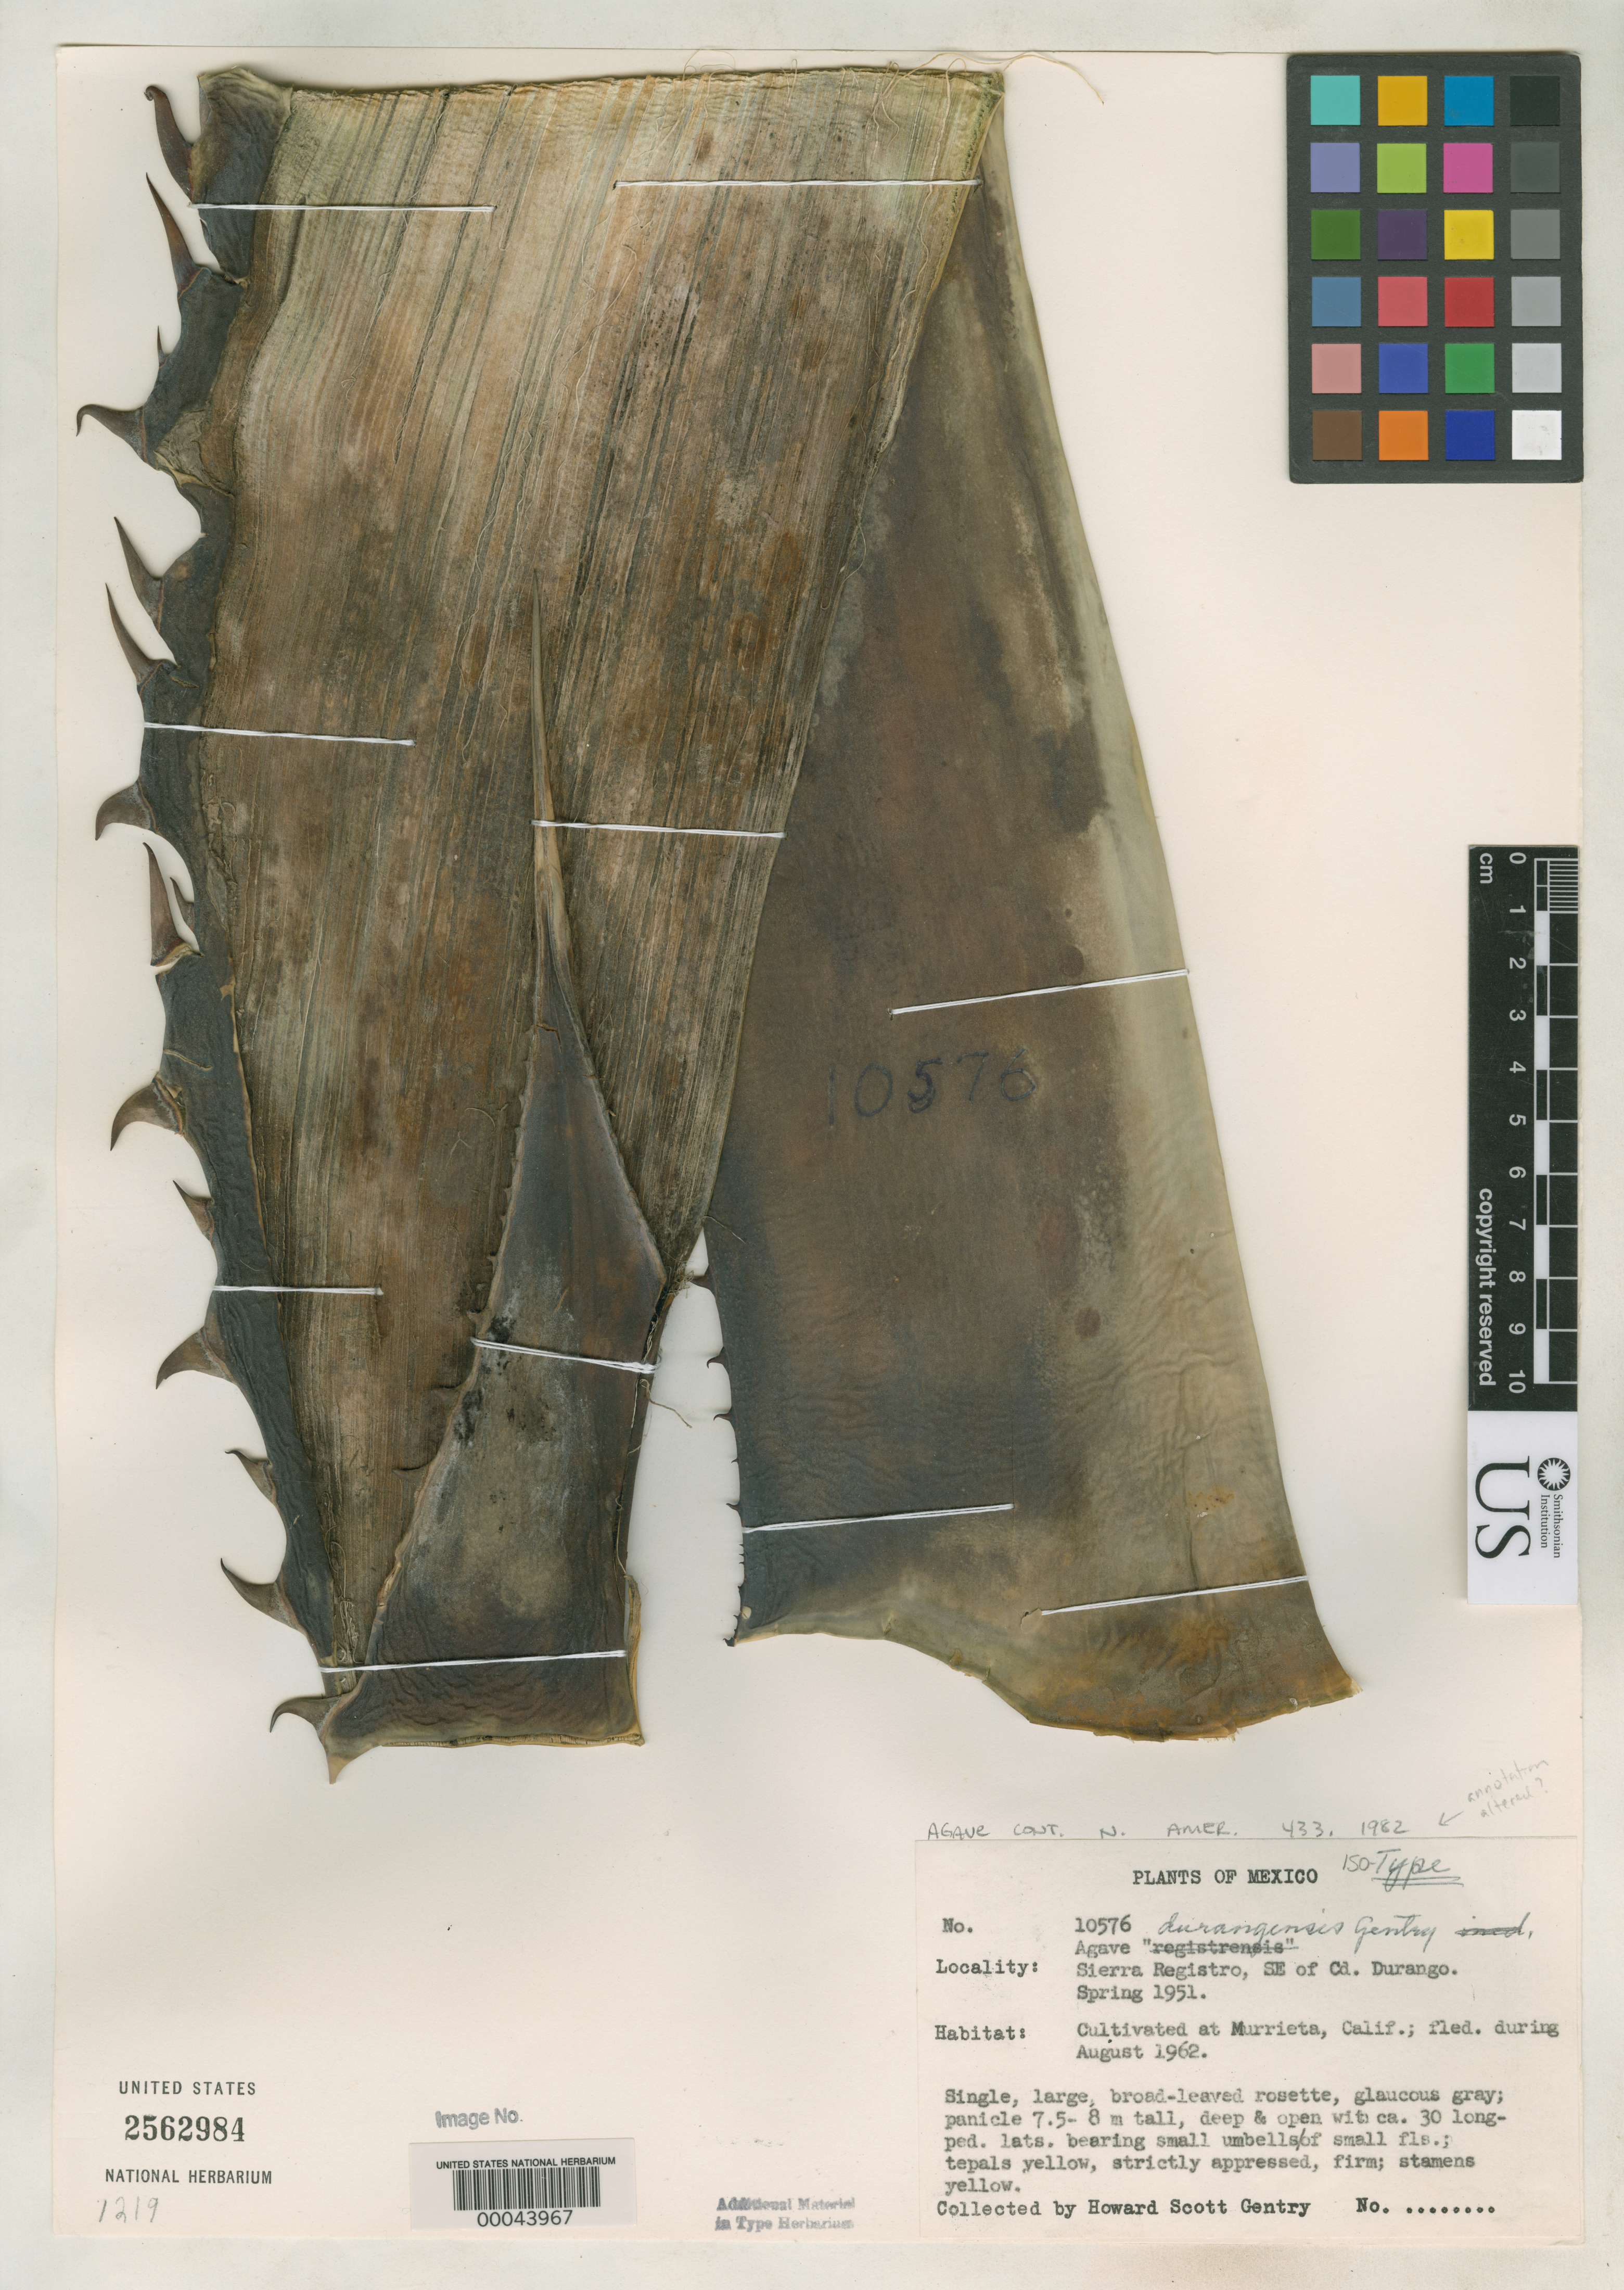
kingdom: Plantae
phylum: Tracheophyta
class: Liliopsida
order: Asparagales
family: Asparagaceae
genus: Agave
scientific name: Agave durangensis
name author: Gentry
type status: Type Collection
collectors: H. S. Gentry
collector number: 10576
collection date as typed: --Aug 1962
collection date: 1962-08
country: Mexico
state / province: Durango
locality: Sierra Registro, 18 mi SE of Cd Durango, Spring 1951. Cultivated at Murrieta, Calif.; fled. During August 1962.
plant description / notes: One of three sheets with consecutive sheet numbers, all originally annotated "Type" by Gentry. "Type" annotation on this sheet appears to have been altered by addition of "Iso" in another hand.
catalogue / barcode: US 2562984